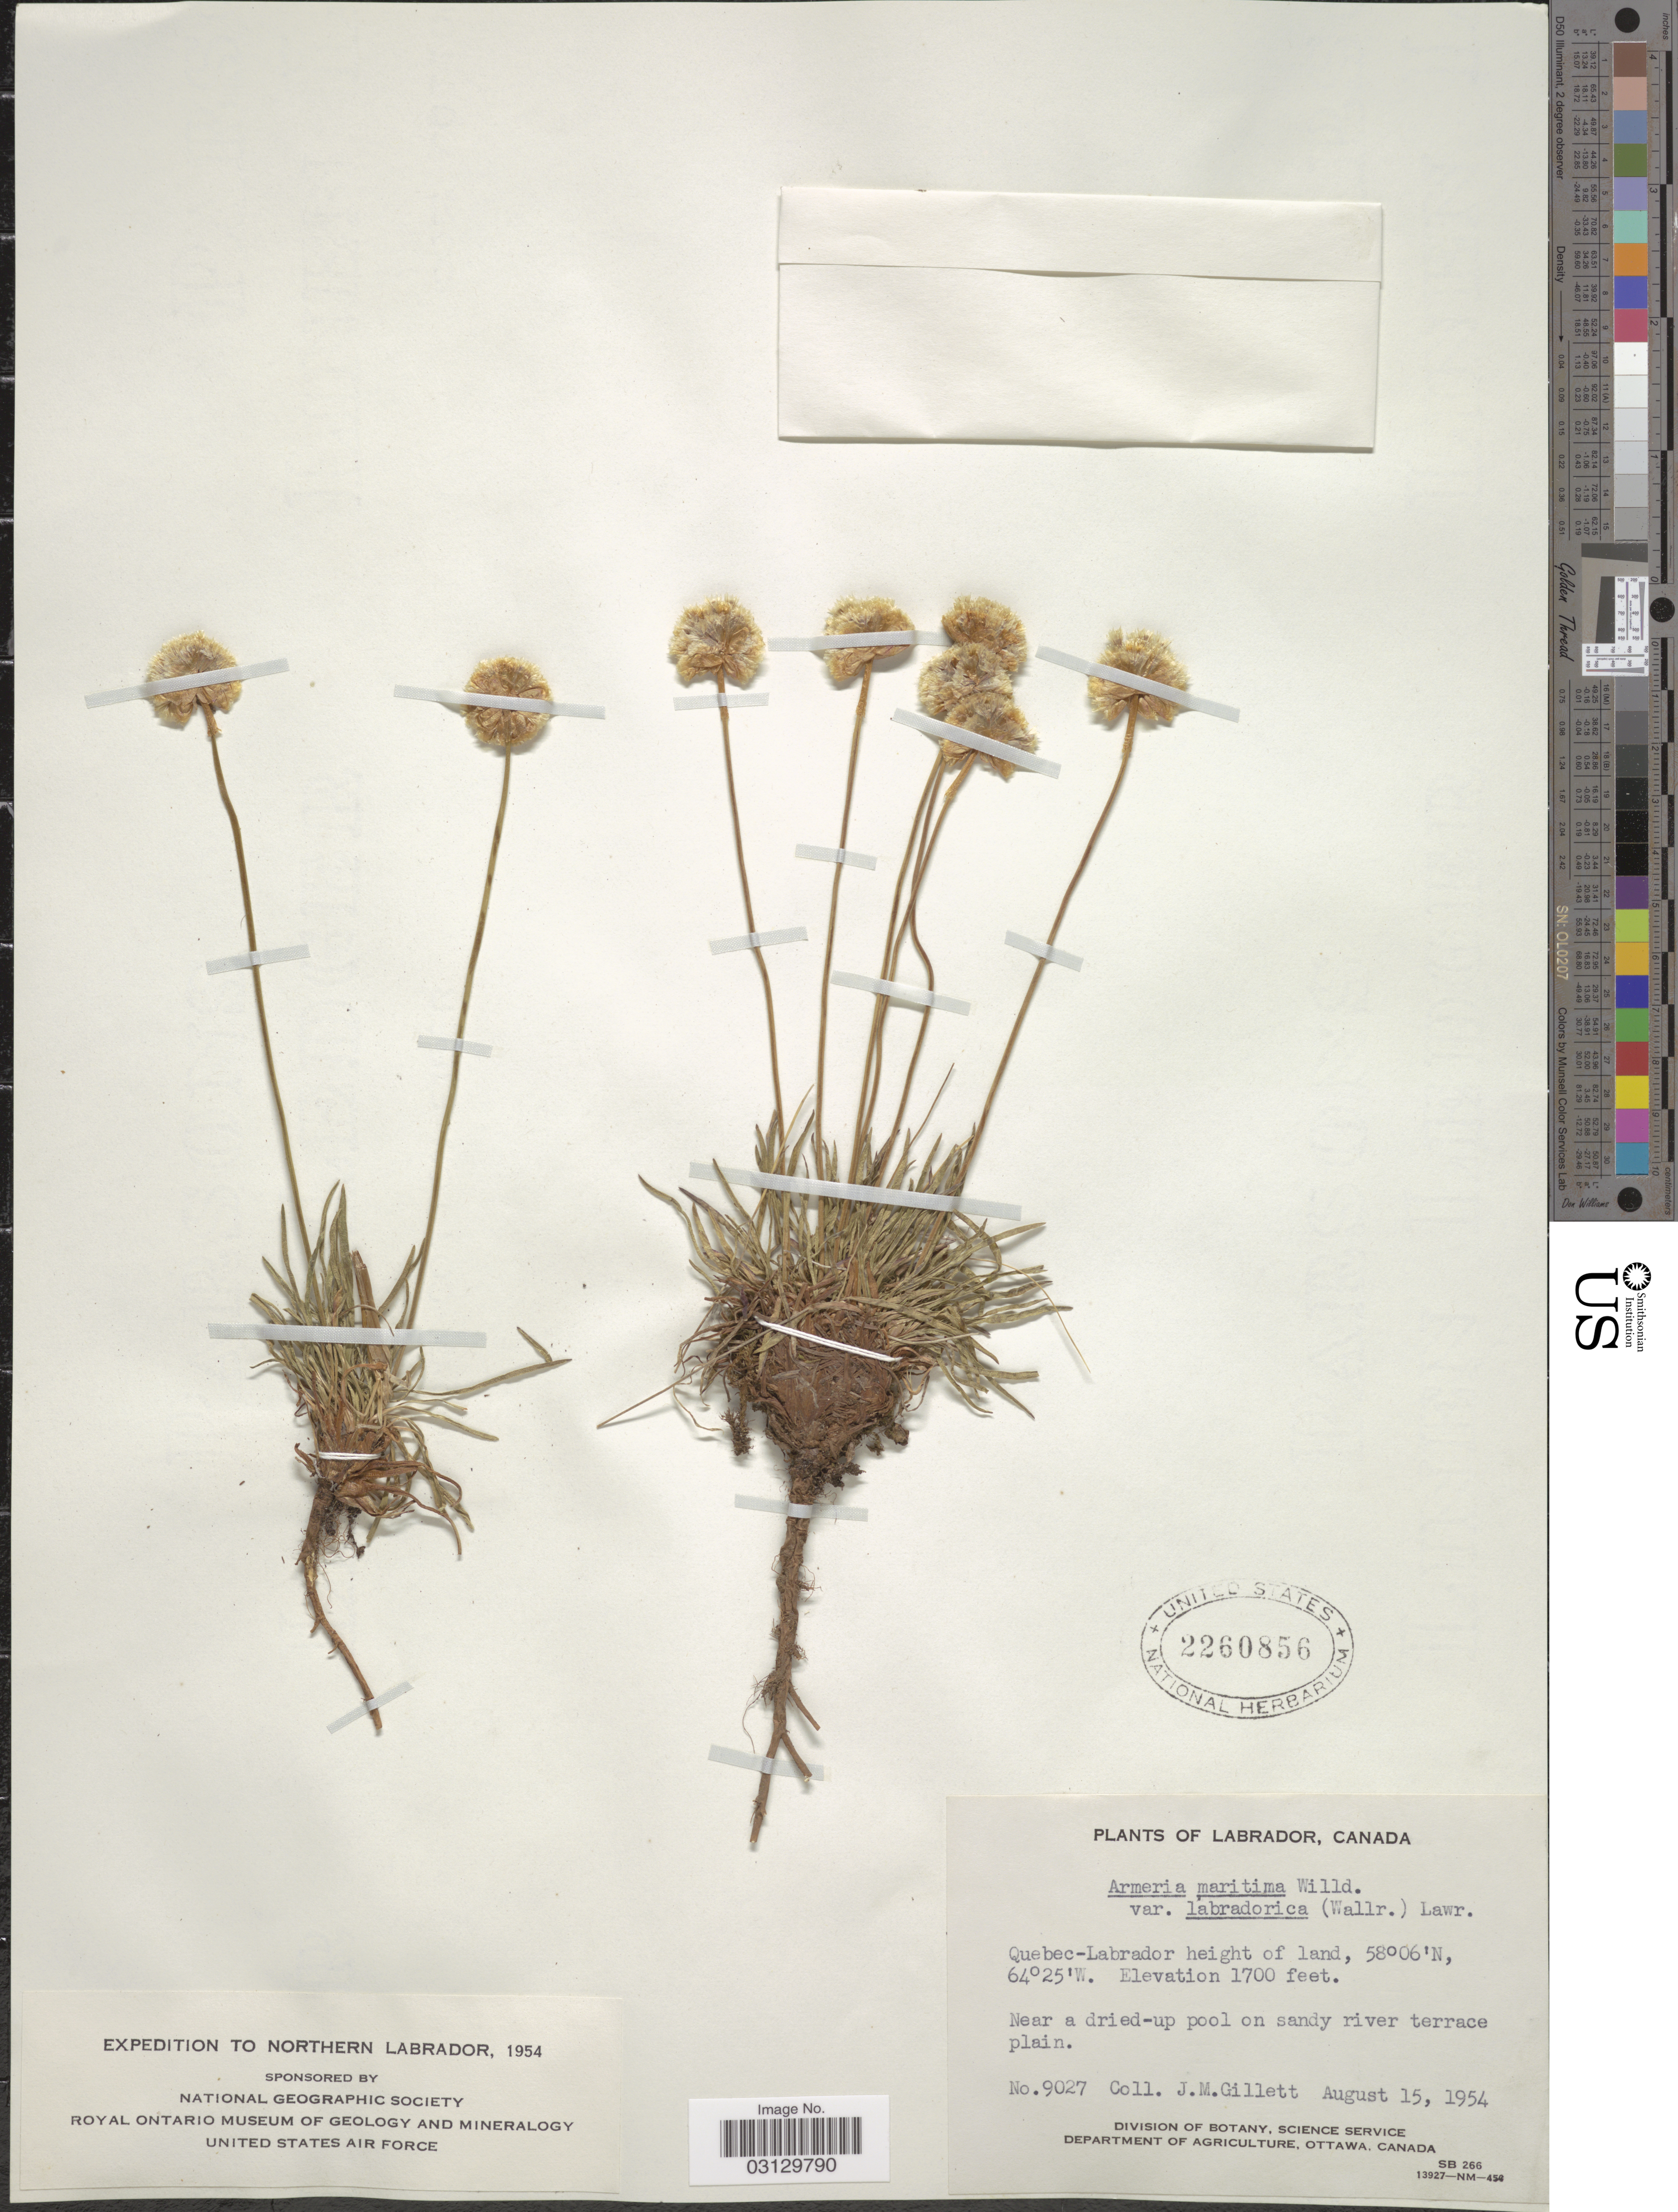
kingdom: Plantae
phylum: Tracheophyta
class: Magnoliopsida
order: Caryophyllales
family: Plumbaginaceae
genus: Armeria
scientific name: Armeria maritima subsp. sibirica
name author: (Turcz. ex Boiss.) Nyman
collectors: J. M. Gillett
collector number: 9027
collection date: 1954-08-15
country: Canada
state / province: Newfoundland and Labrador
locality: Labrador. Quebec-Labrador height of land.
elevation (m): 518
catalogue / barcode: US 2260856